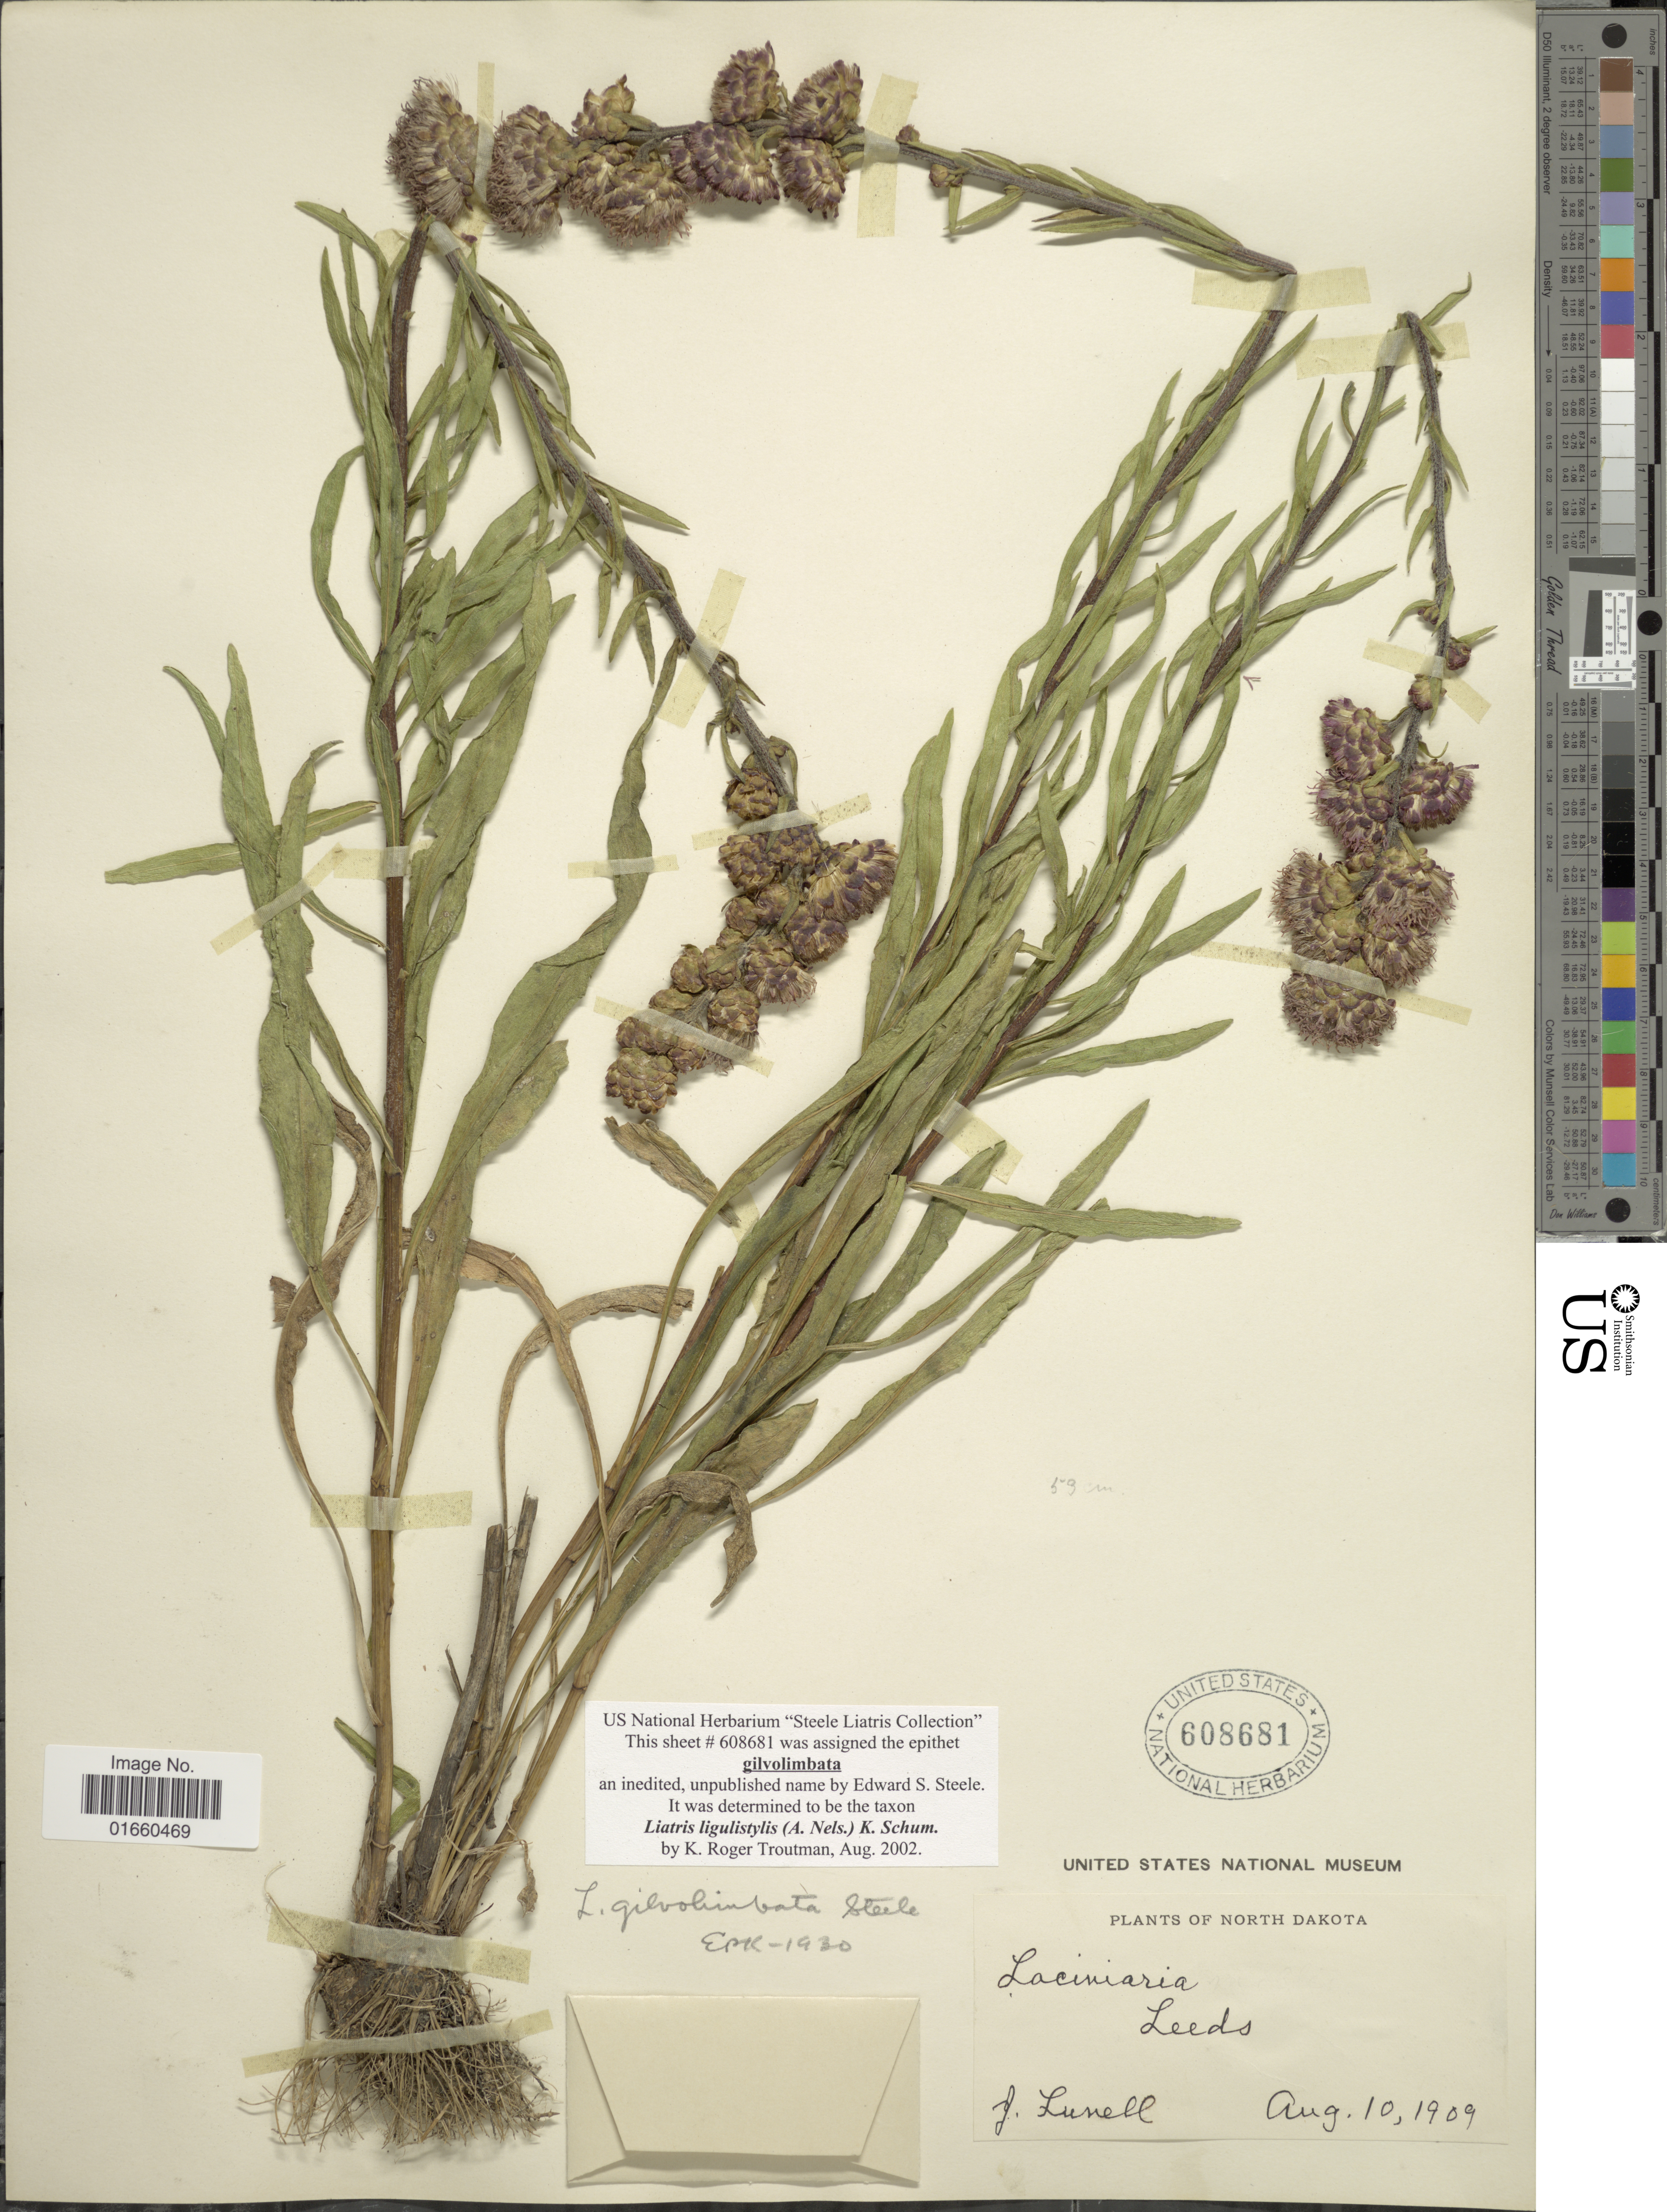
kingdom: Plantae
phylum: Tracheophyta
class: Magnoliopsida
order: Asterales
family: Asteraceae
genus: Liatris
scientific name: Liatris ligulistylis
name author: (A. Nelson) K. Schum.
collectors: J. Lunell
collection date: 1909-08-10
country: United States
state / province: North Dakota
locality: Leeds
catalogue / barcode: US 608681